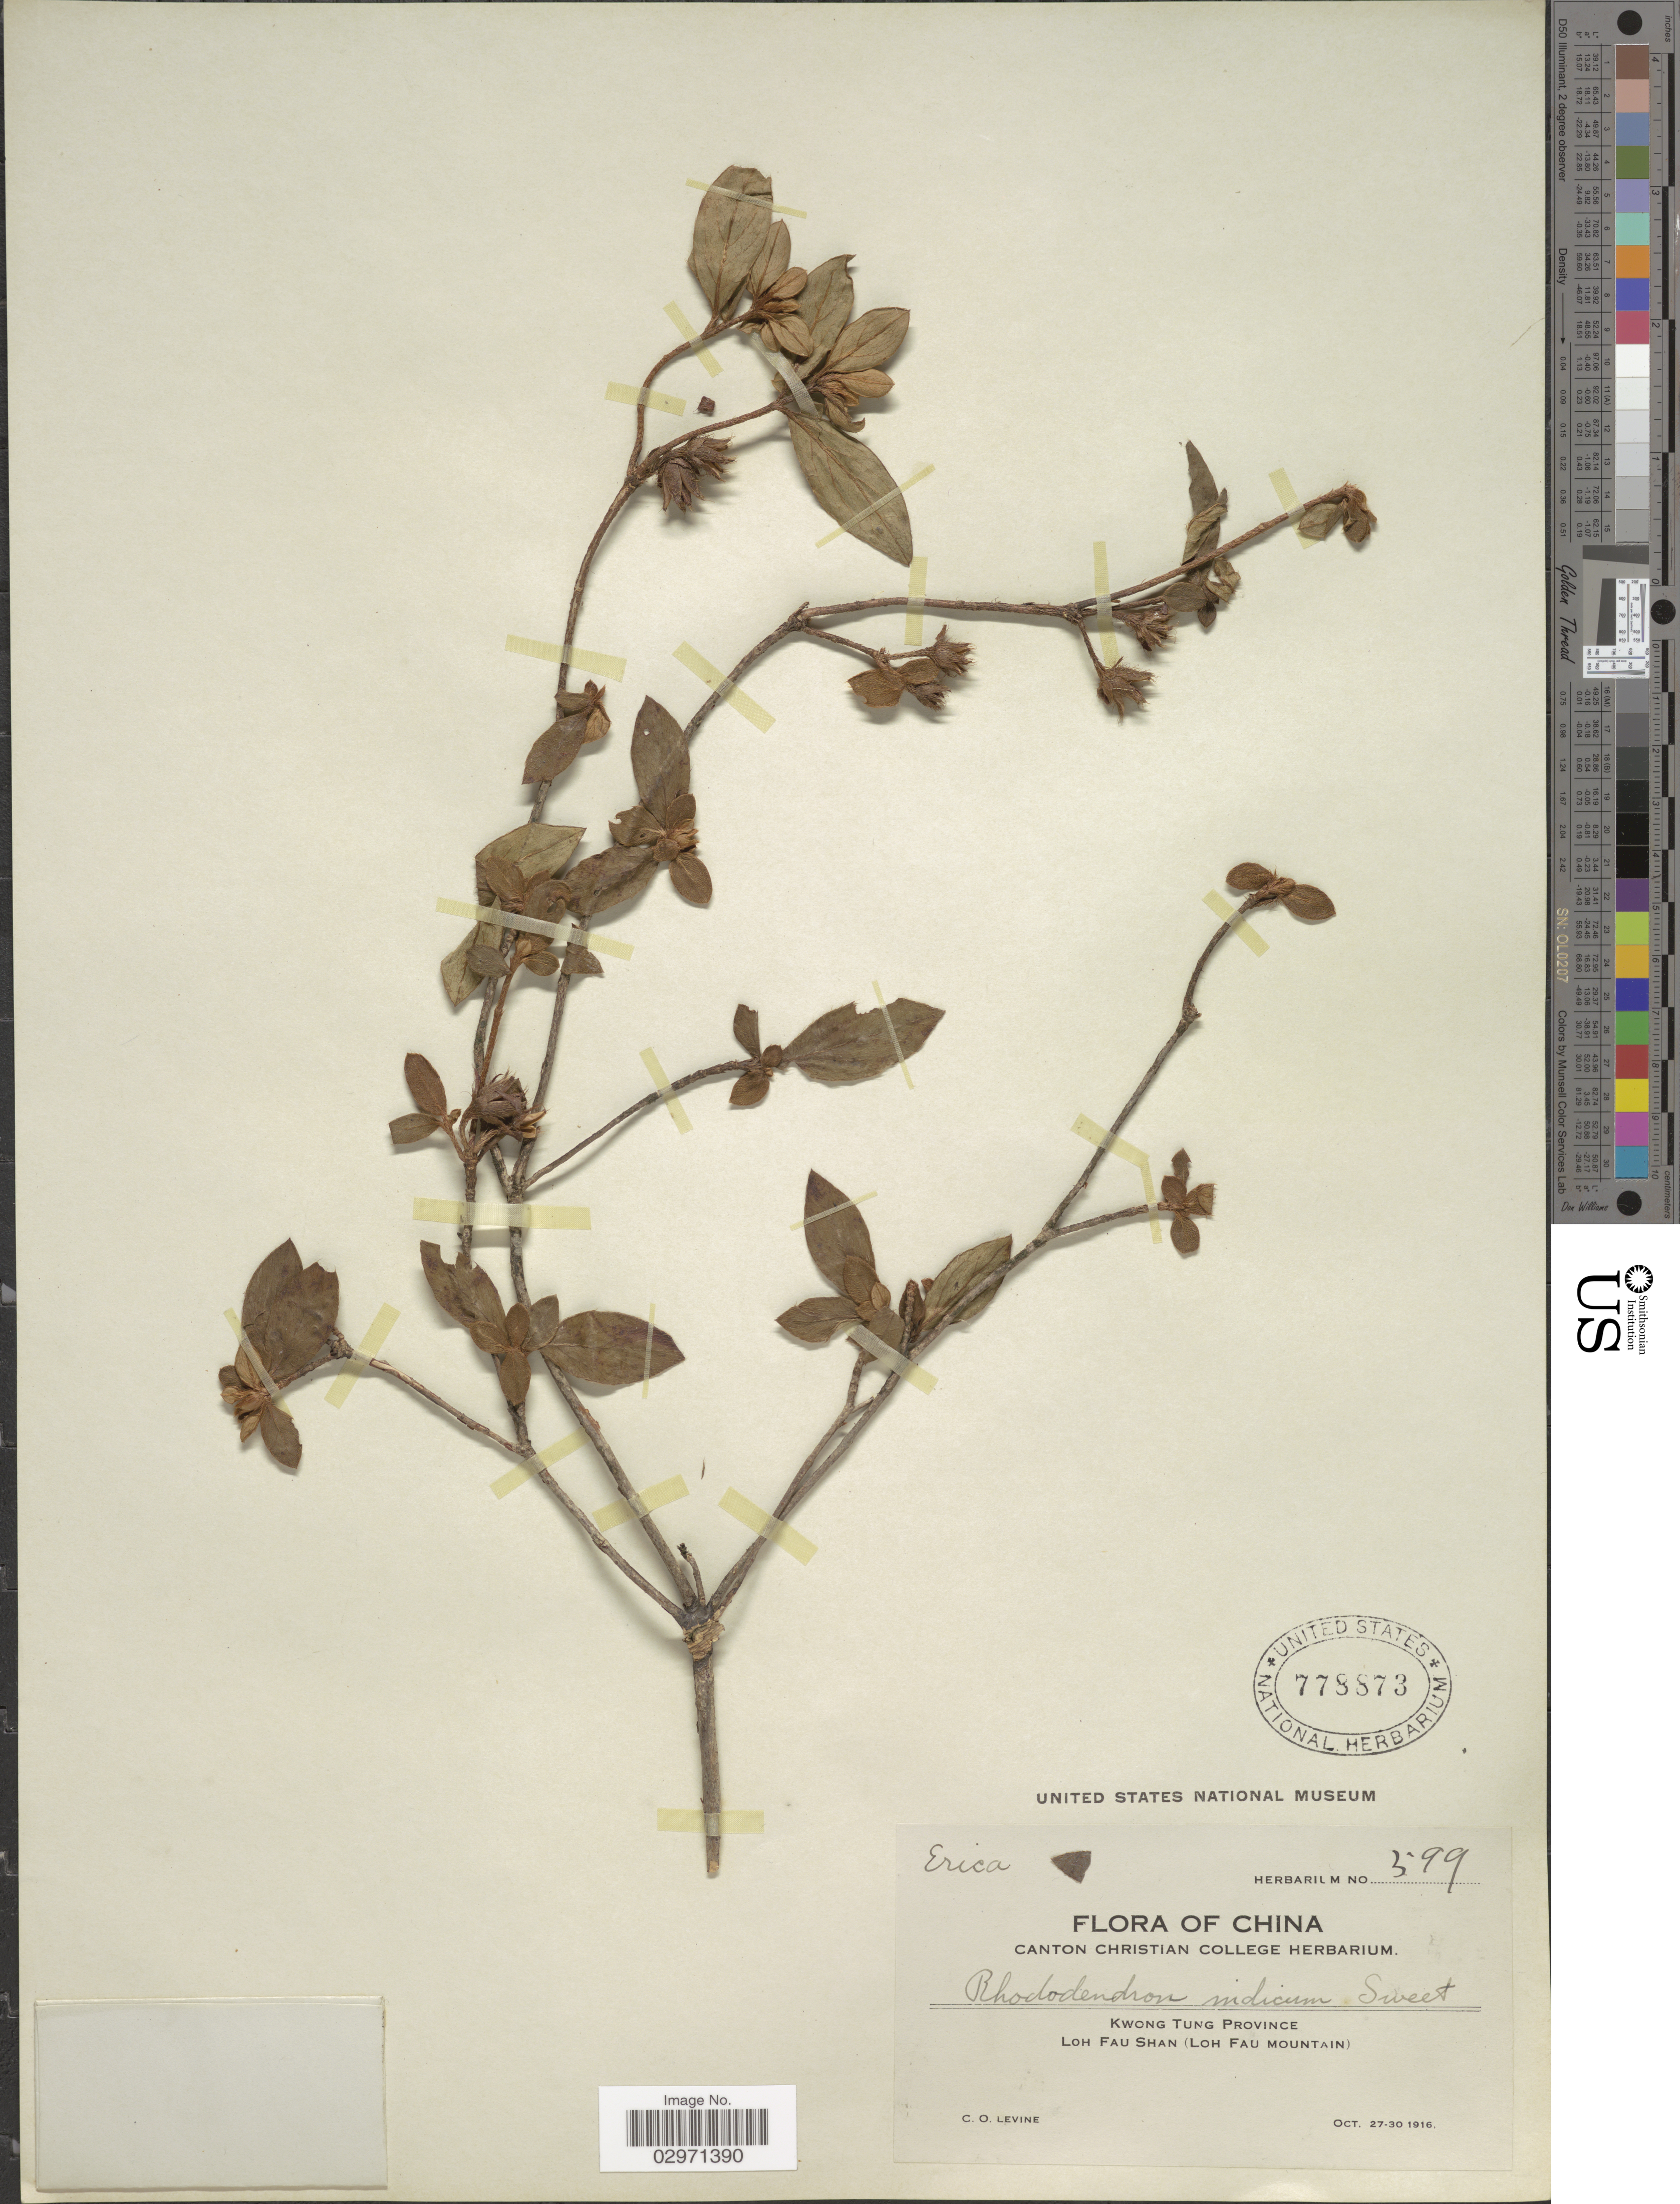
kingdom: Plantae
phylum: Tracheophyta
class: Magnoliopsida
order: Ericales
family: Ericaceae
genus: Rhododendron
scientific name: Rhododendron indicum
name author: (L.) Sweet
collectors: C. O. Levine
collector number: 599*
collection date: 1916-10-27/1916-10-30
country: China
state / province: Guangdong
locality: Kwong Tung Province. Loh Fau Shan (Loh Fau Mountain).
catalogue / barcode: US 778873